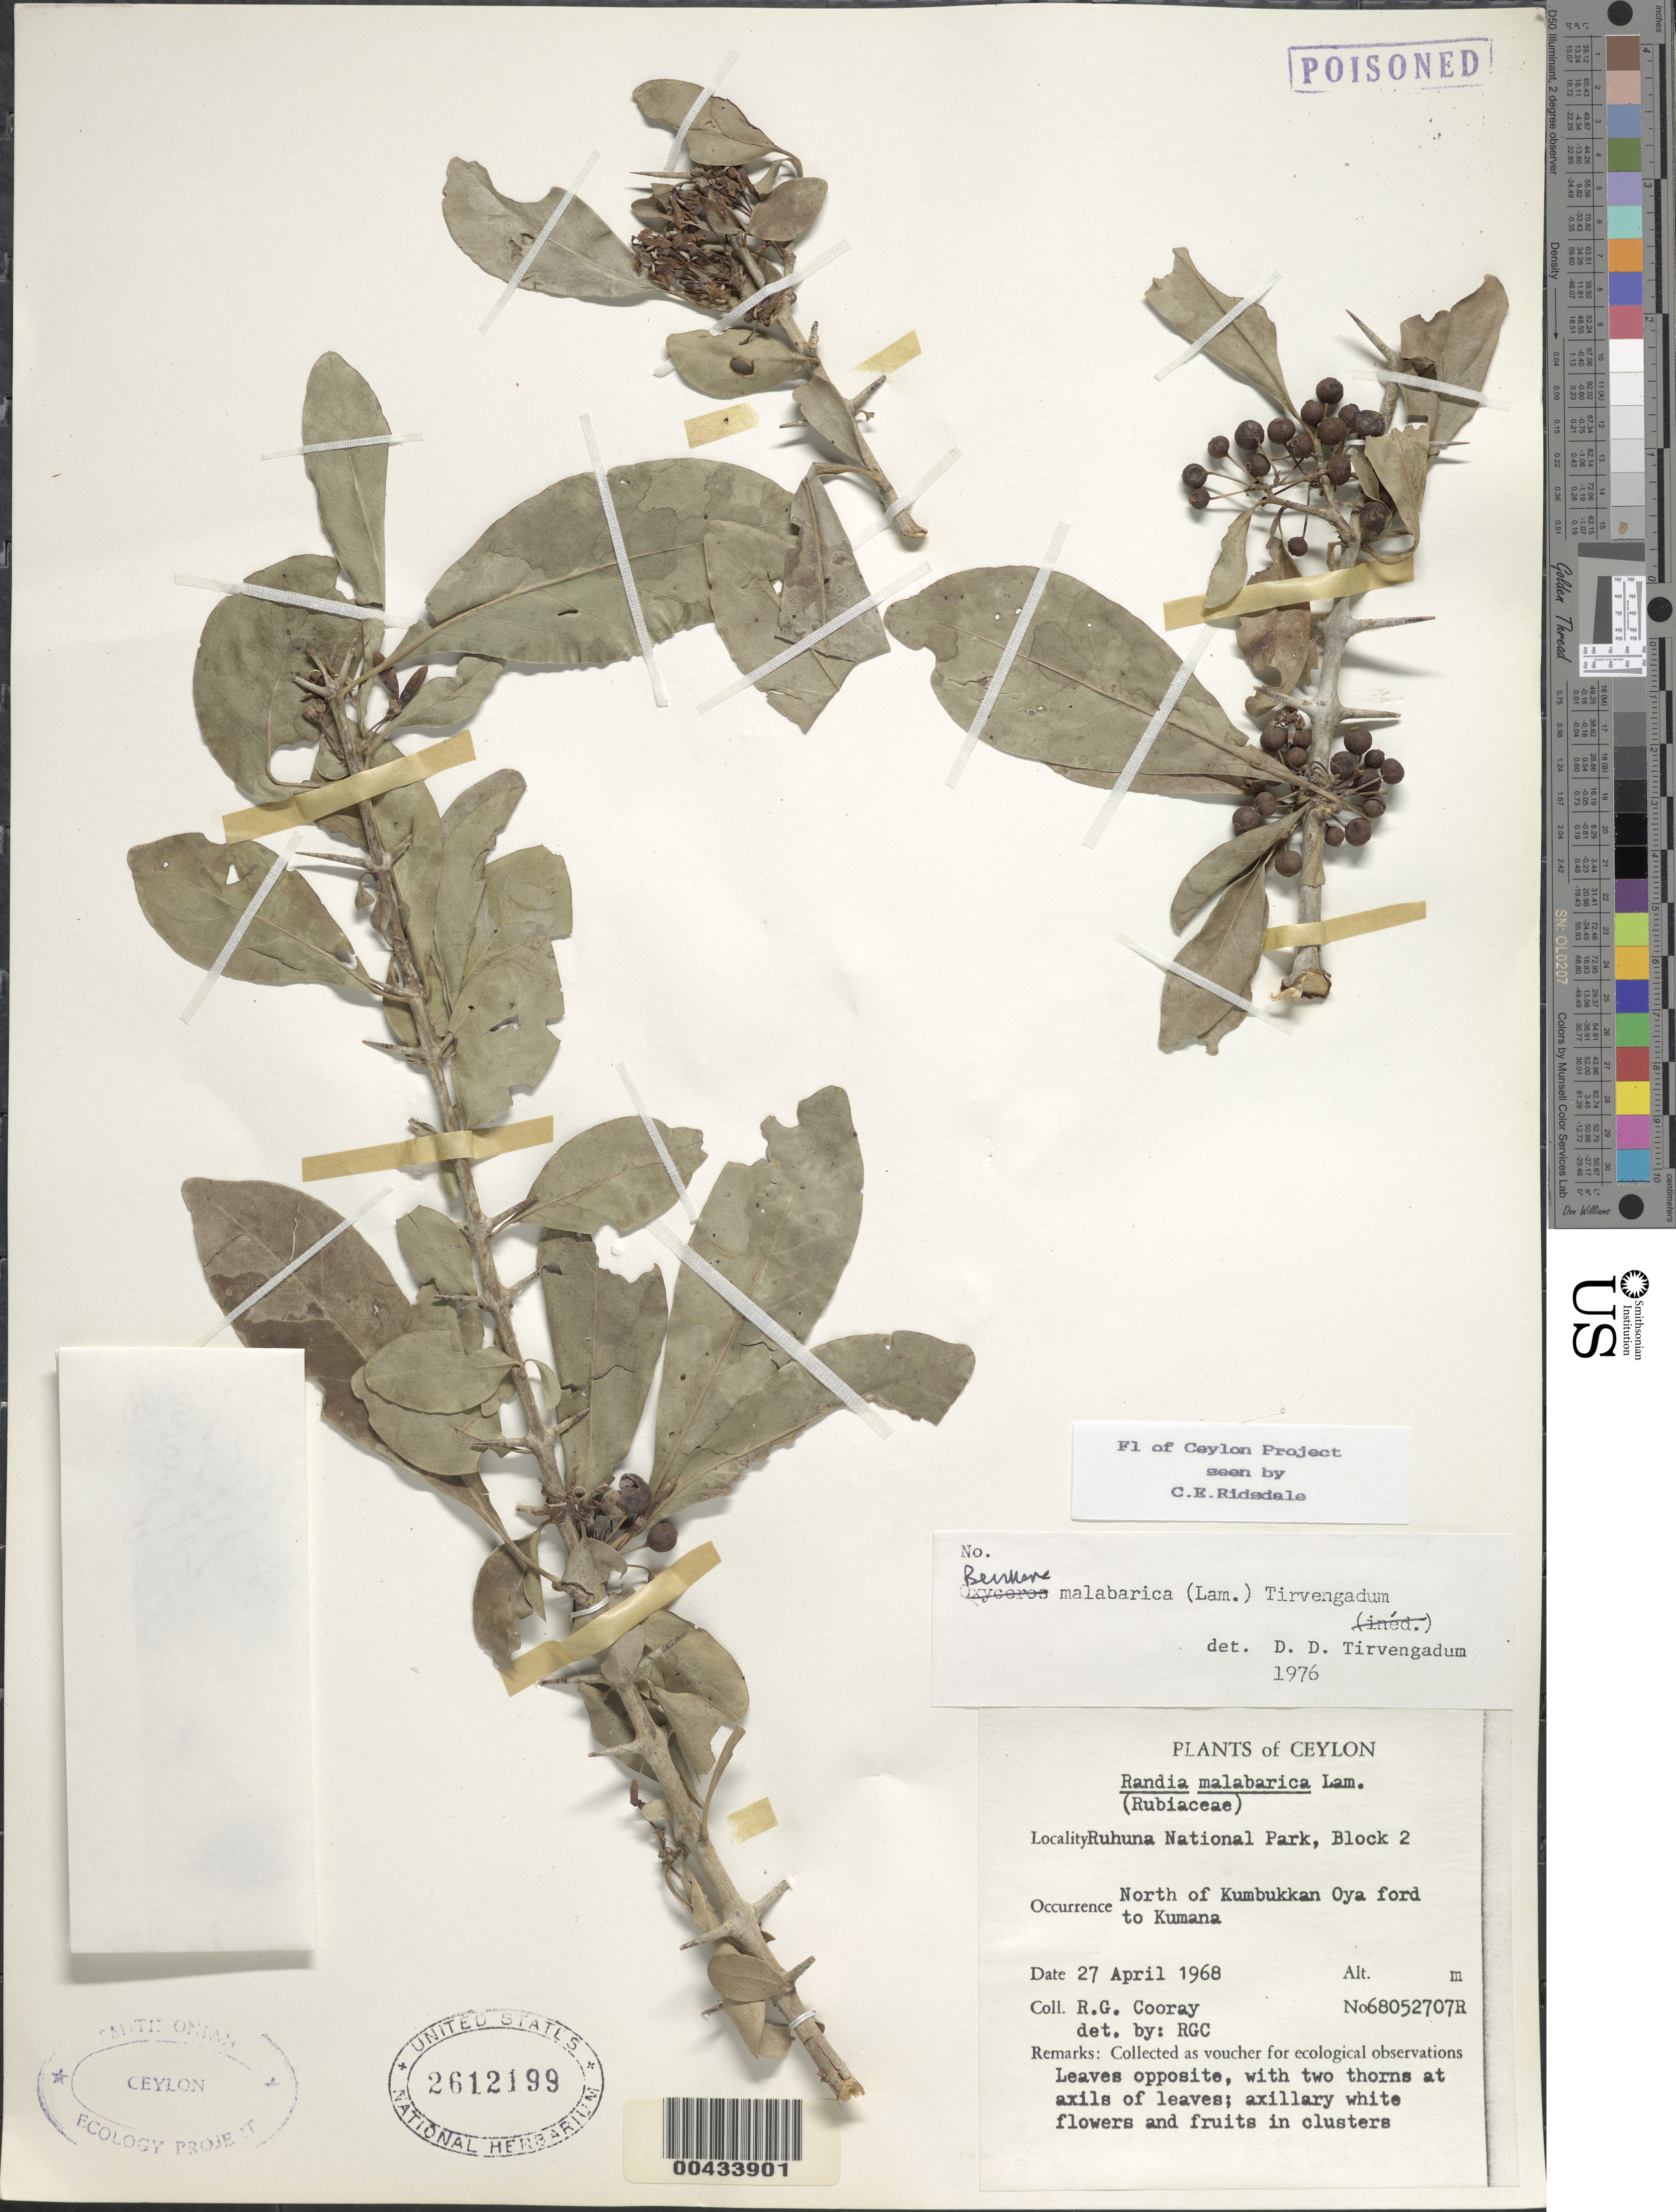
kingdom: Plantae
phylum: Tracheophyta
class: Magnoliopsida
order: Gentianales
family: Rubiaceae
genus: Benkara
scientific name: Benkara malabarica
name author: (Lam.) Tirveng.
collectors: R. Cooray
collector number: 68052707R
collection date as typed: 27 Apr 1968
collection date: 1968-04-27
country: Sri Lanka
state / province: Southern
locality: Ruhuna Natl. Park, Block 2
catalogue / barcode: US 2612199